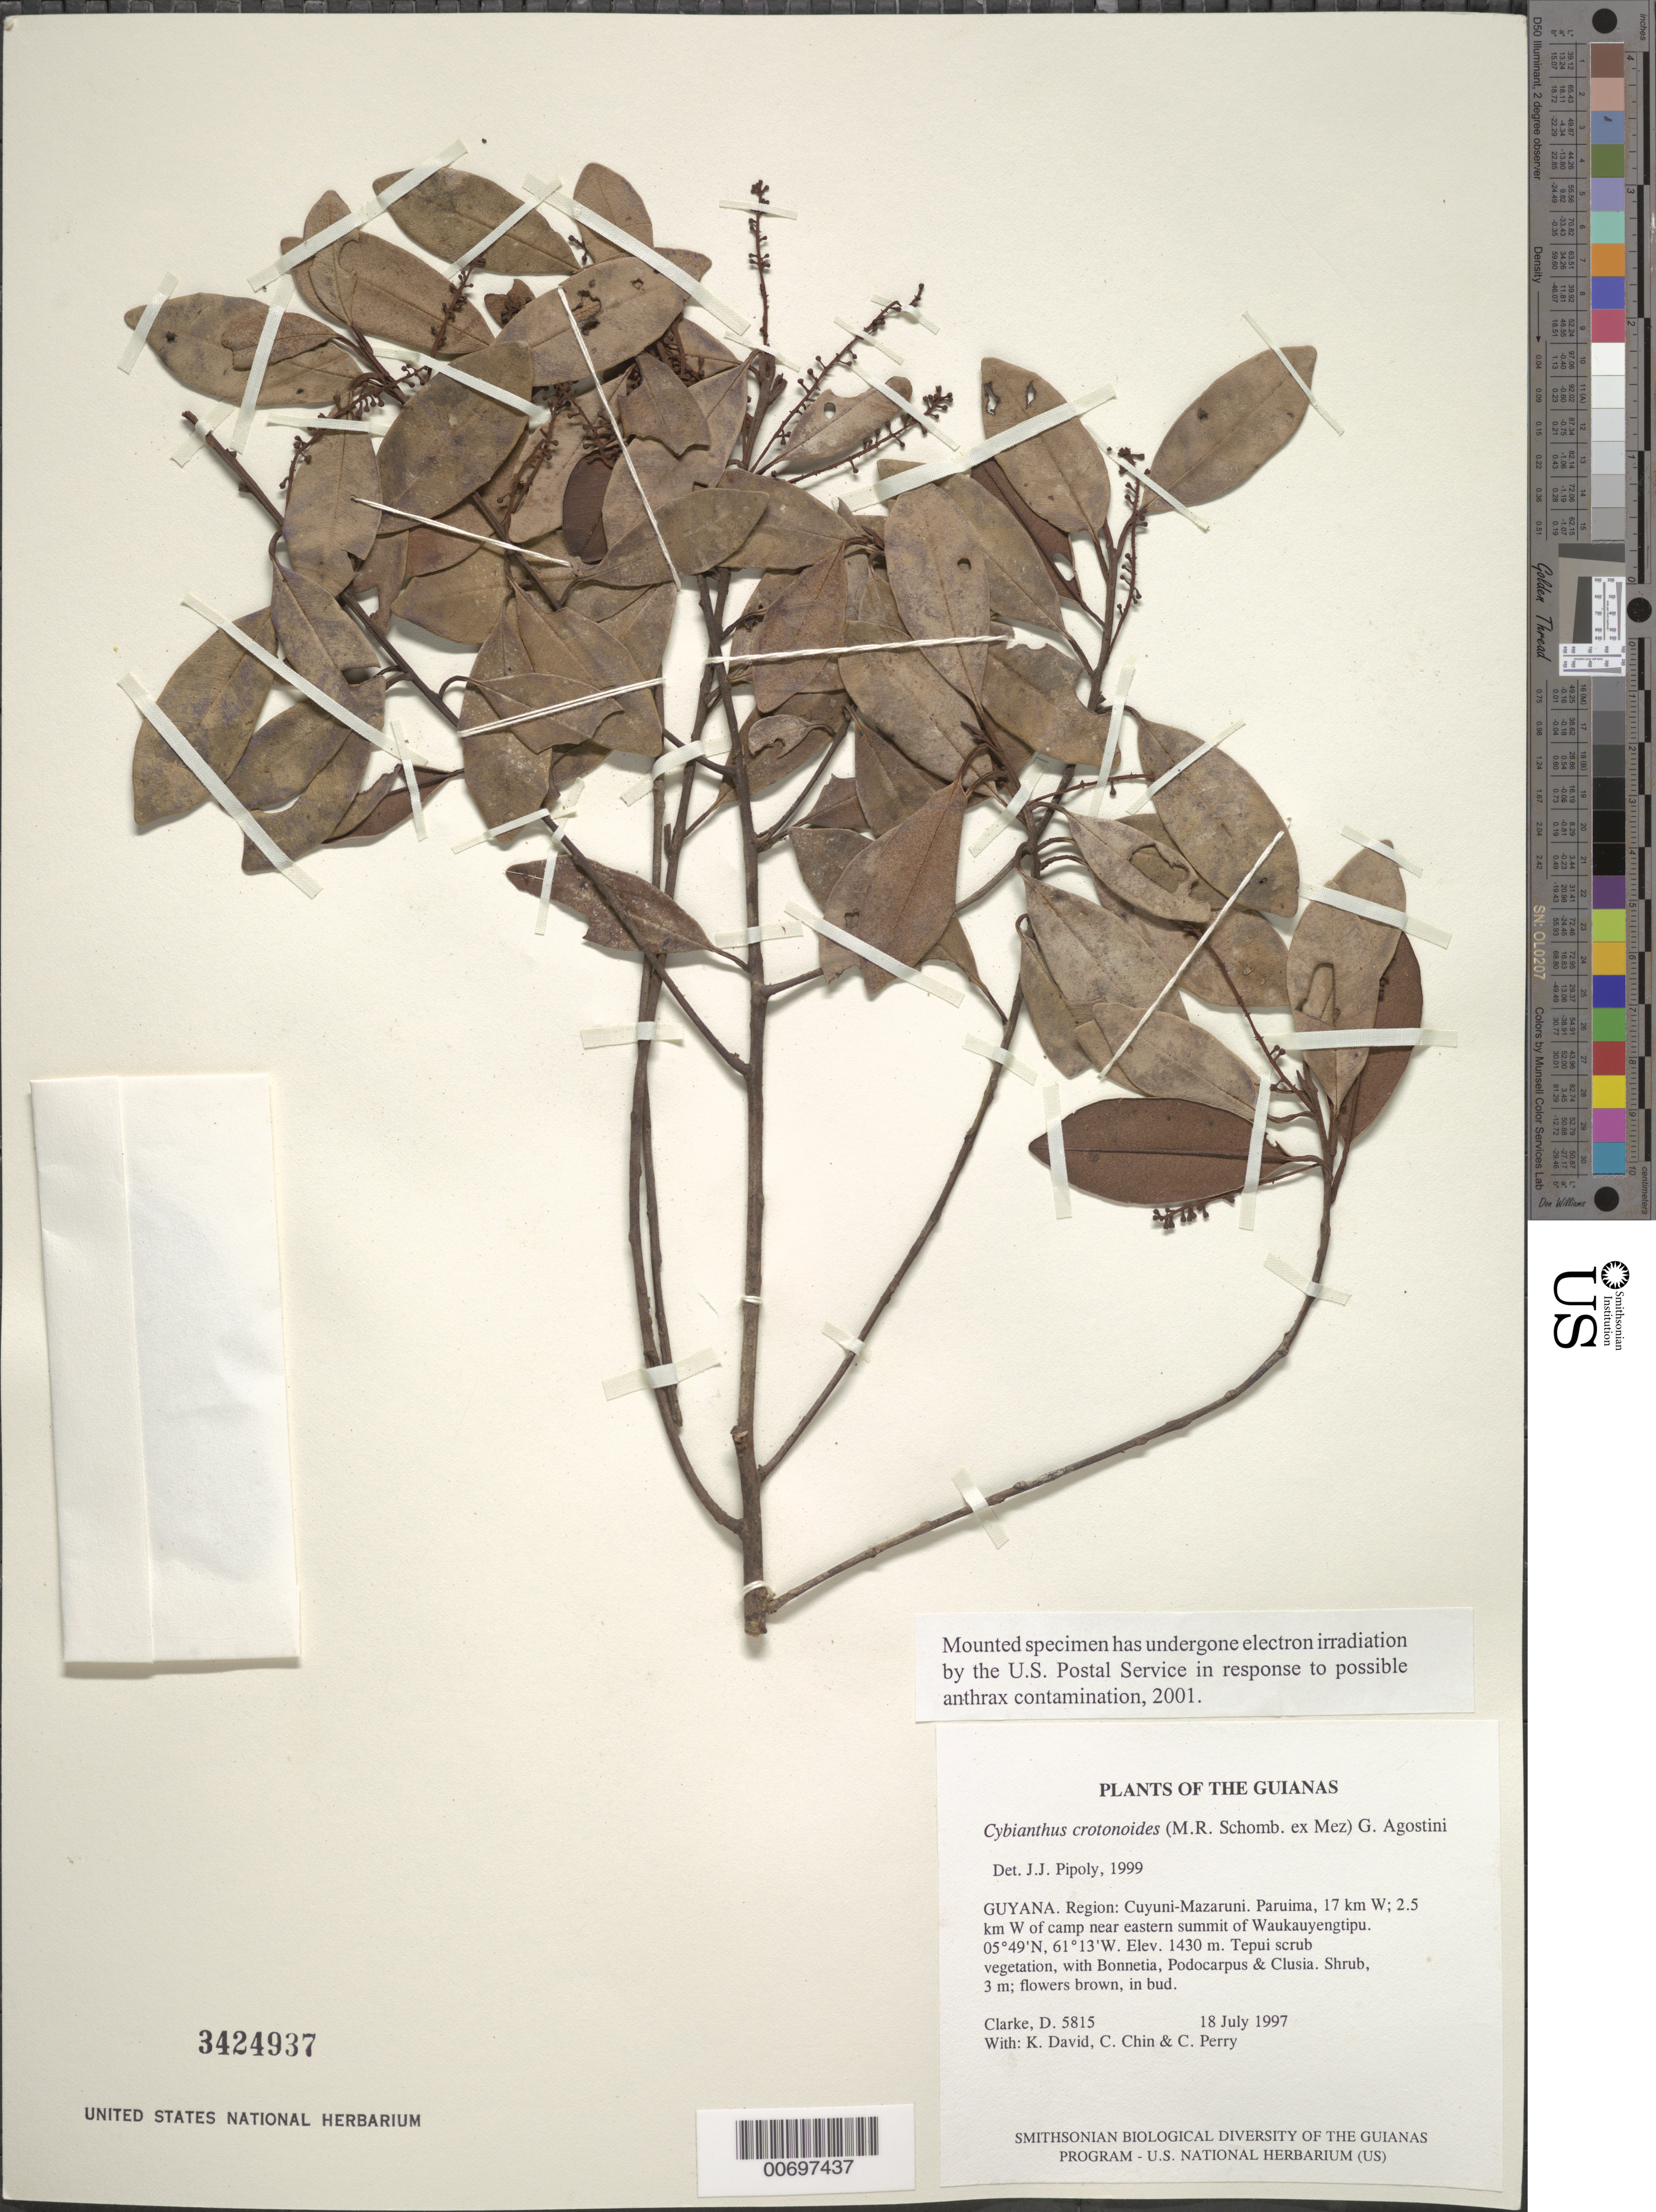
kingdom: Plantae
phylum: Tracheophyta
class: Magnoliopsida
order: Ericales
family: Primulaceae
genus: Cybianthus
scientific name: Cybianthus crotonoides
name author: (M.R. Schomb. ex Mez) G. Agostini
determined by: Pipoly, J. J., III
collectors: H. D. Clarke, K. David, C. Chin & C. Perry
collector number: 5815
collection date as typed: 18 July 1997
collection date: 1997-07-18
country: Guyana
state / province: Cuyuni-Mazaruni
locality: Paruima, 2.5 km W of camp 17 km W of Paruima; near eastern summit of Waukauyengtipu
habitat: Tepui scrub vegetation, with Bonnetia, Podocarpus & Clusia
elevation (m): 1430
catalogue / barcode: US 3424937